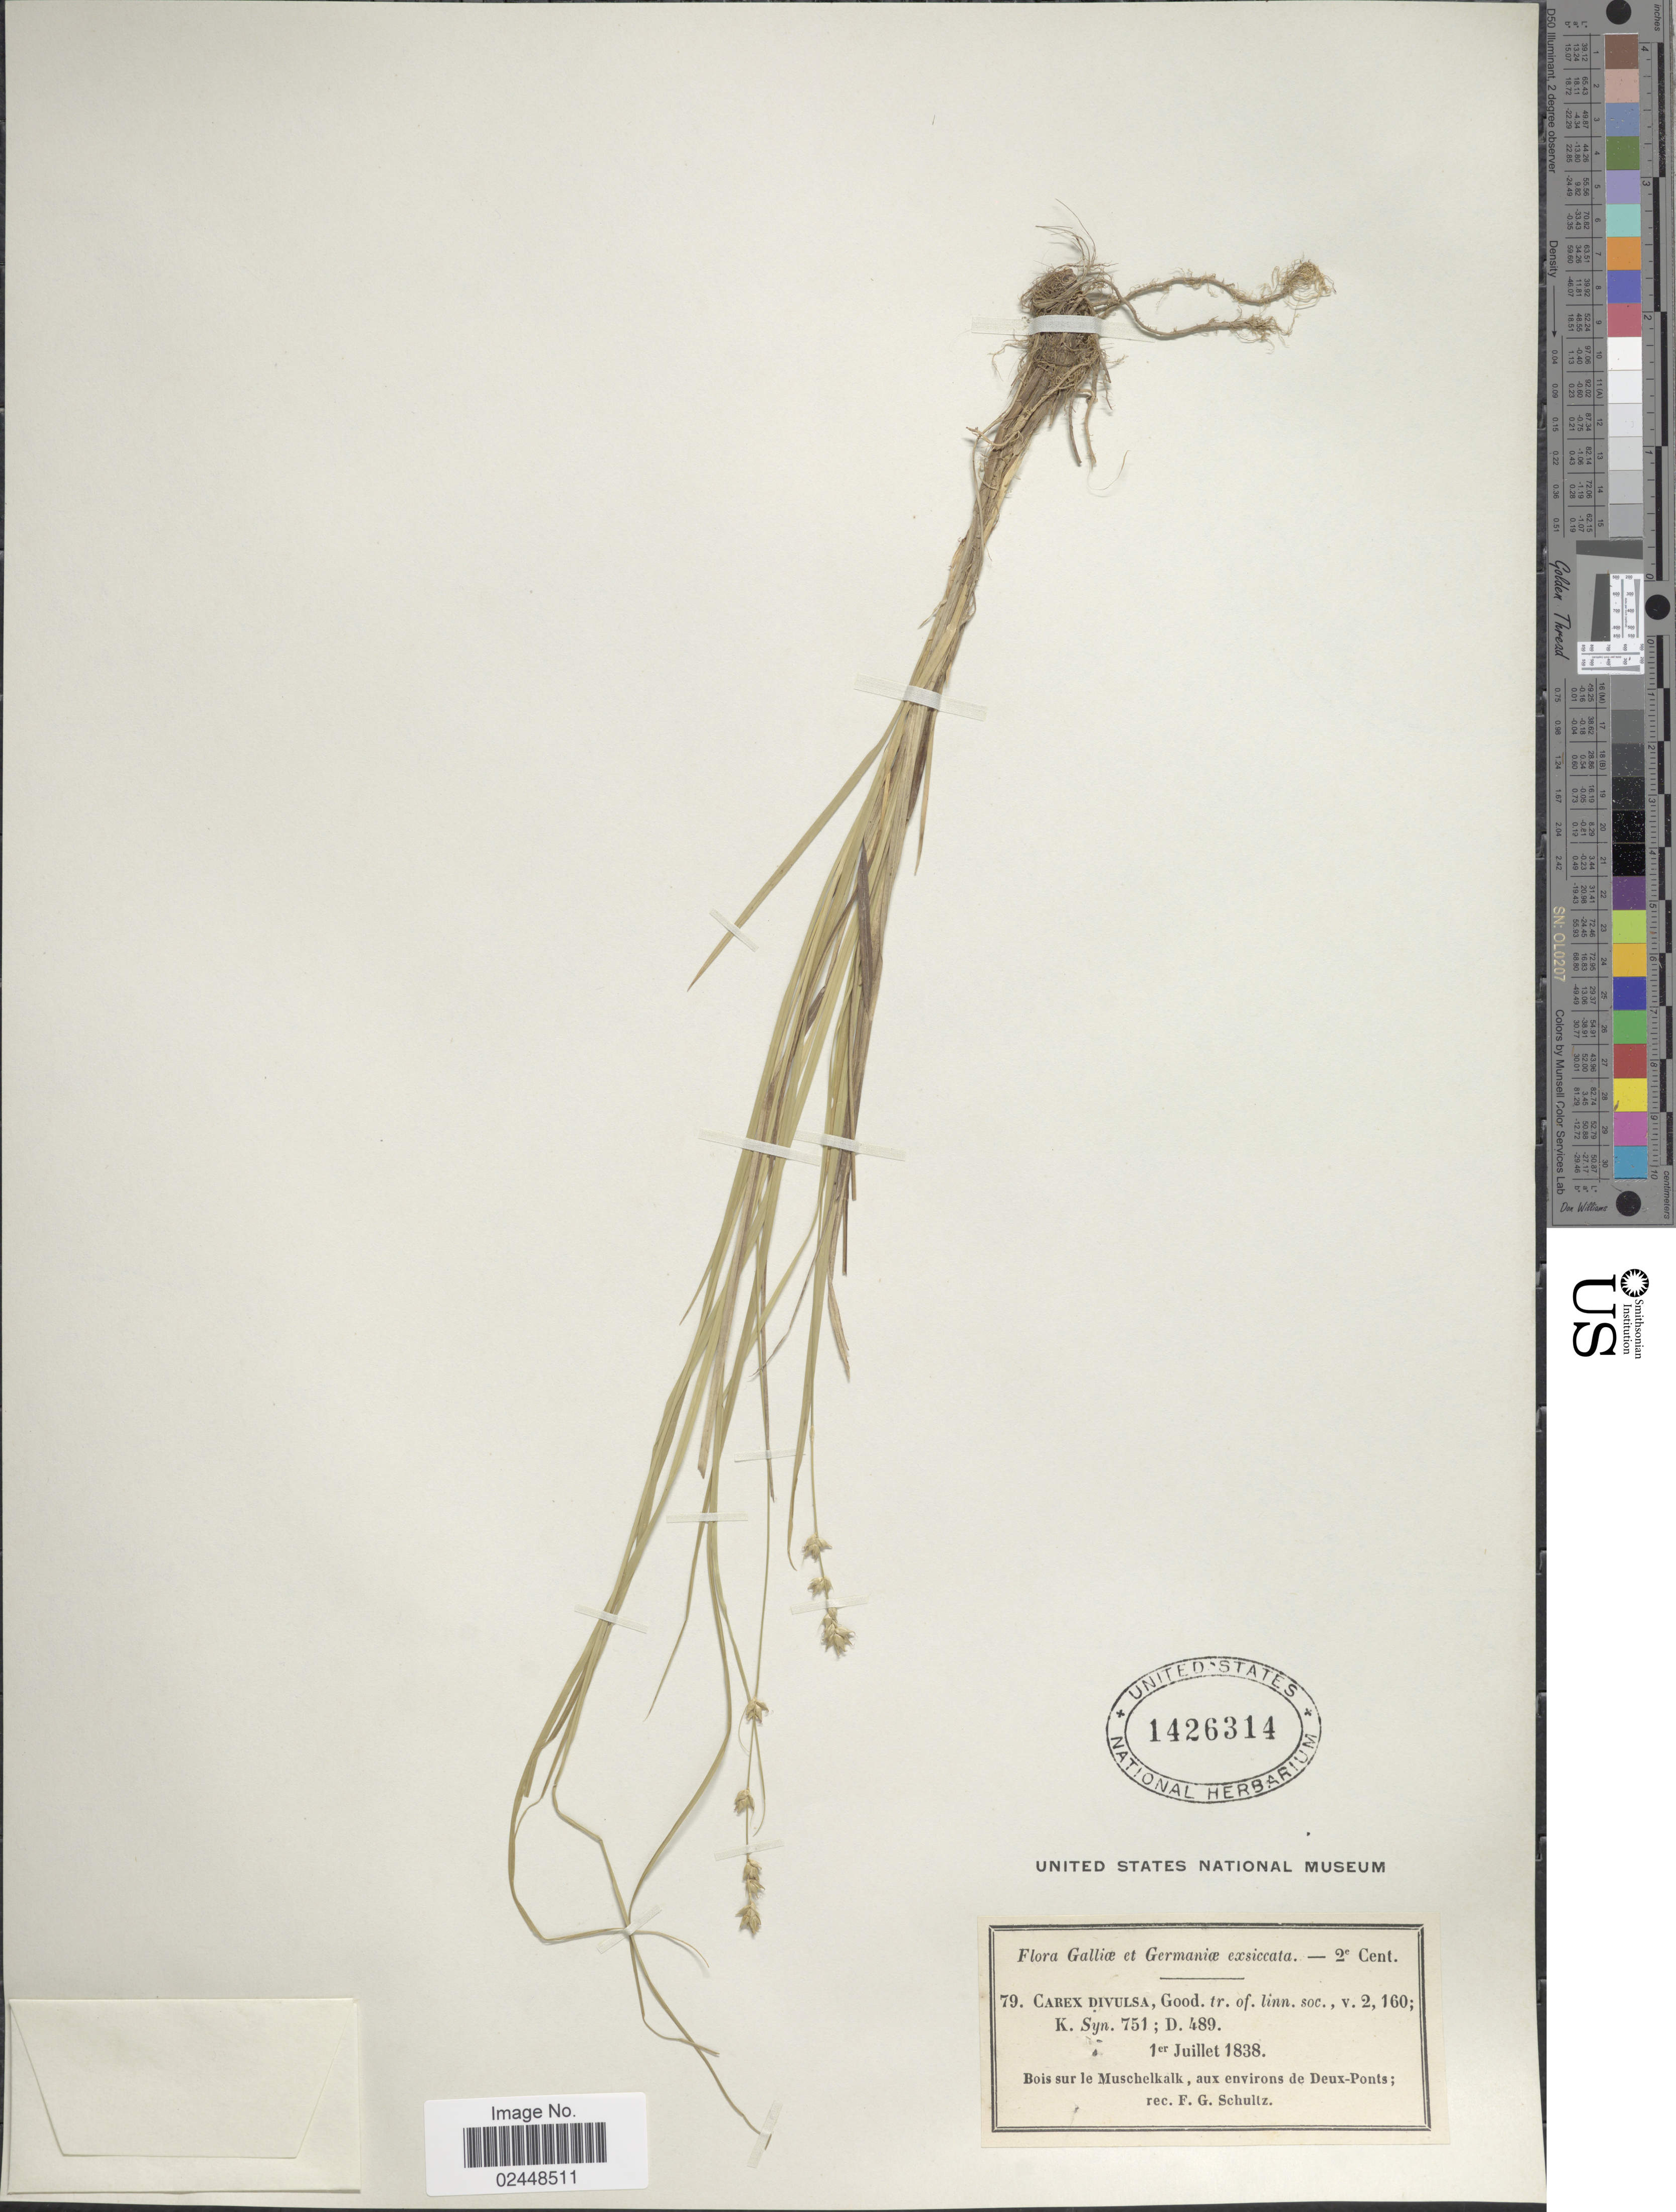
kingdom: Plantae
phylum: Tracheophyta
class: Liliopsida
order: Poales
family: Cyperaceae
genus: Carex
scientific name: Carex divulsa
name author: Stokes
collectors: F. Schultz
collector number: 79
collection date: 1838-07-01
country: Germany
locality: Galliae et Germaniae. Bois sur le Muschelkalk, aux environs de Deux-Ponts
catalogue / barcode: US 1426314